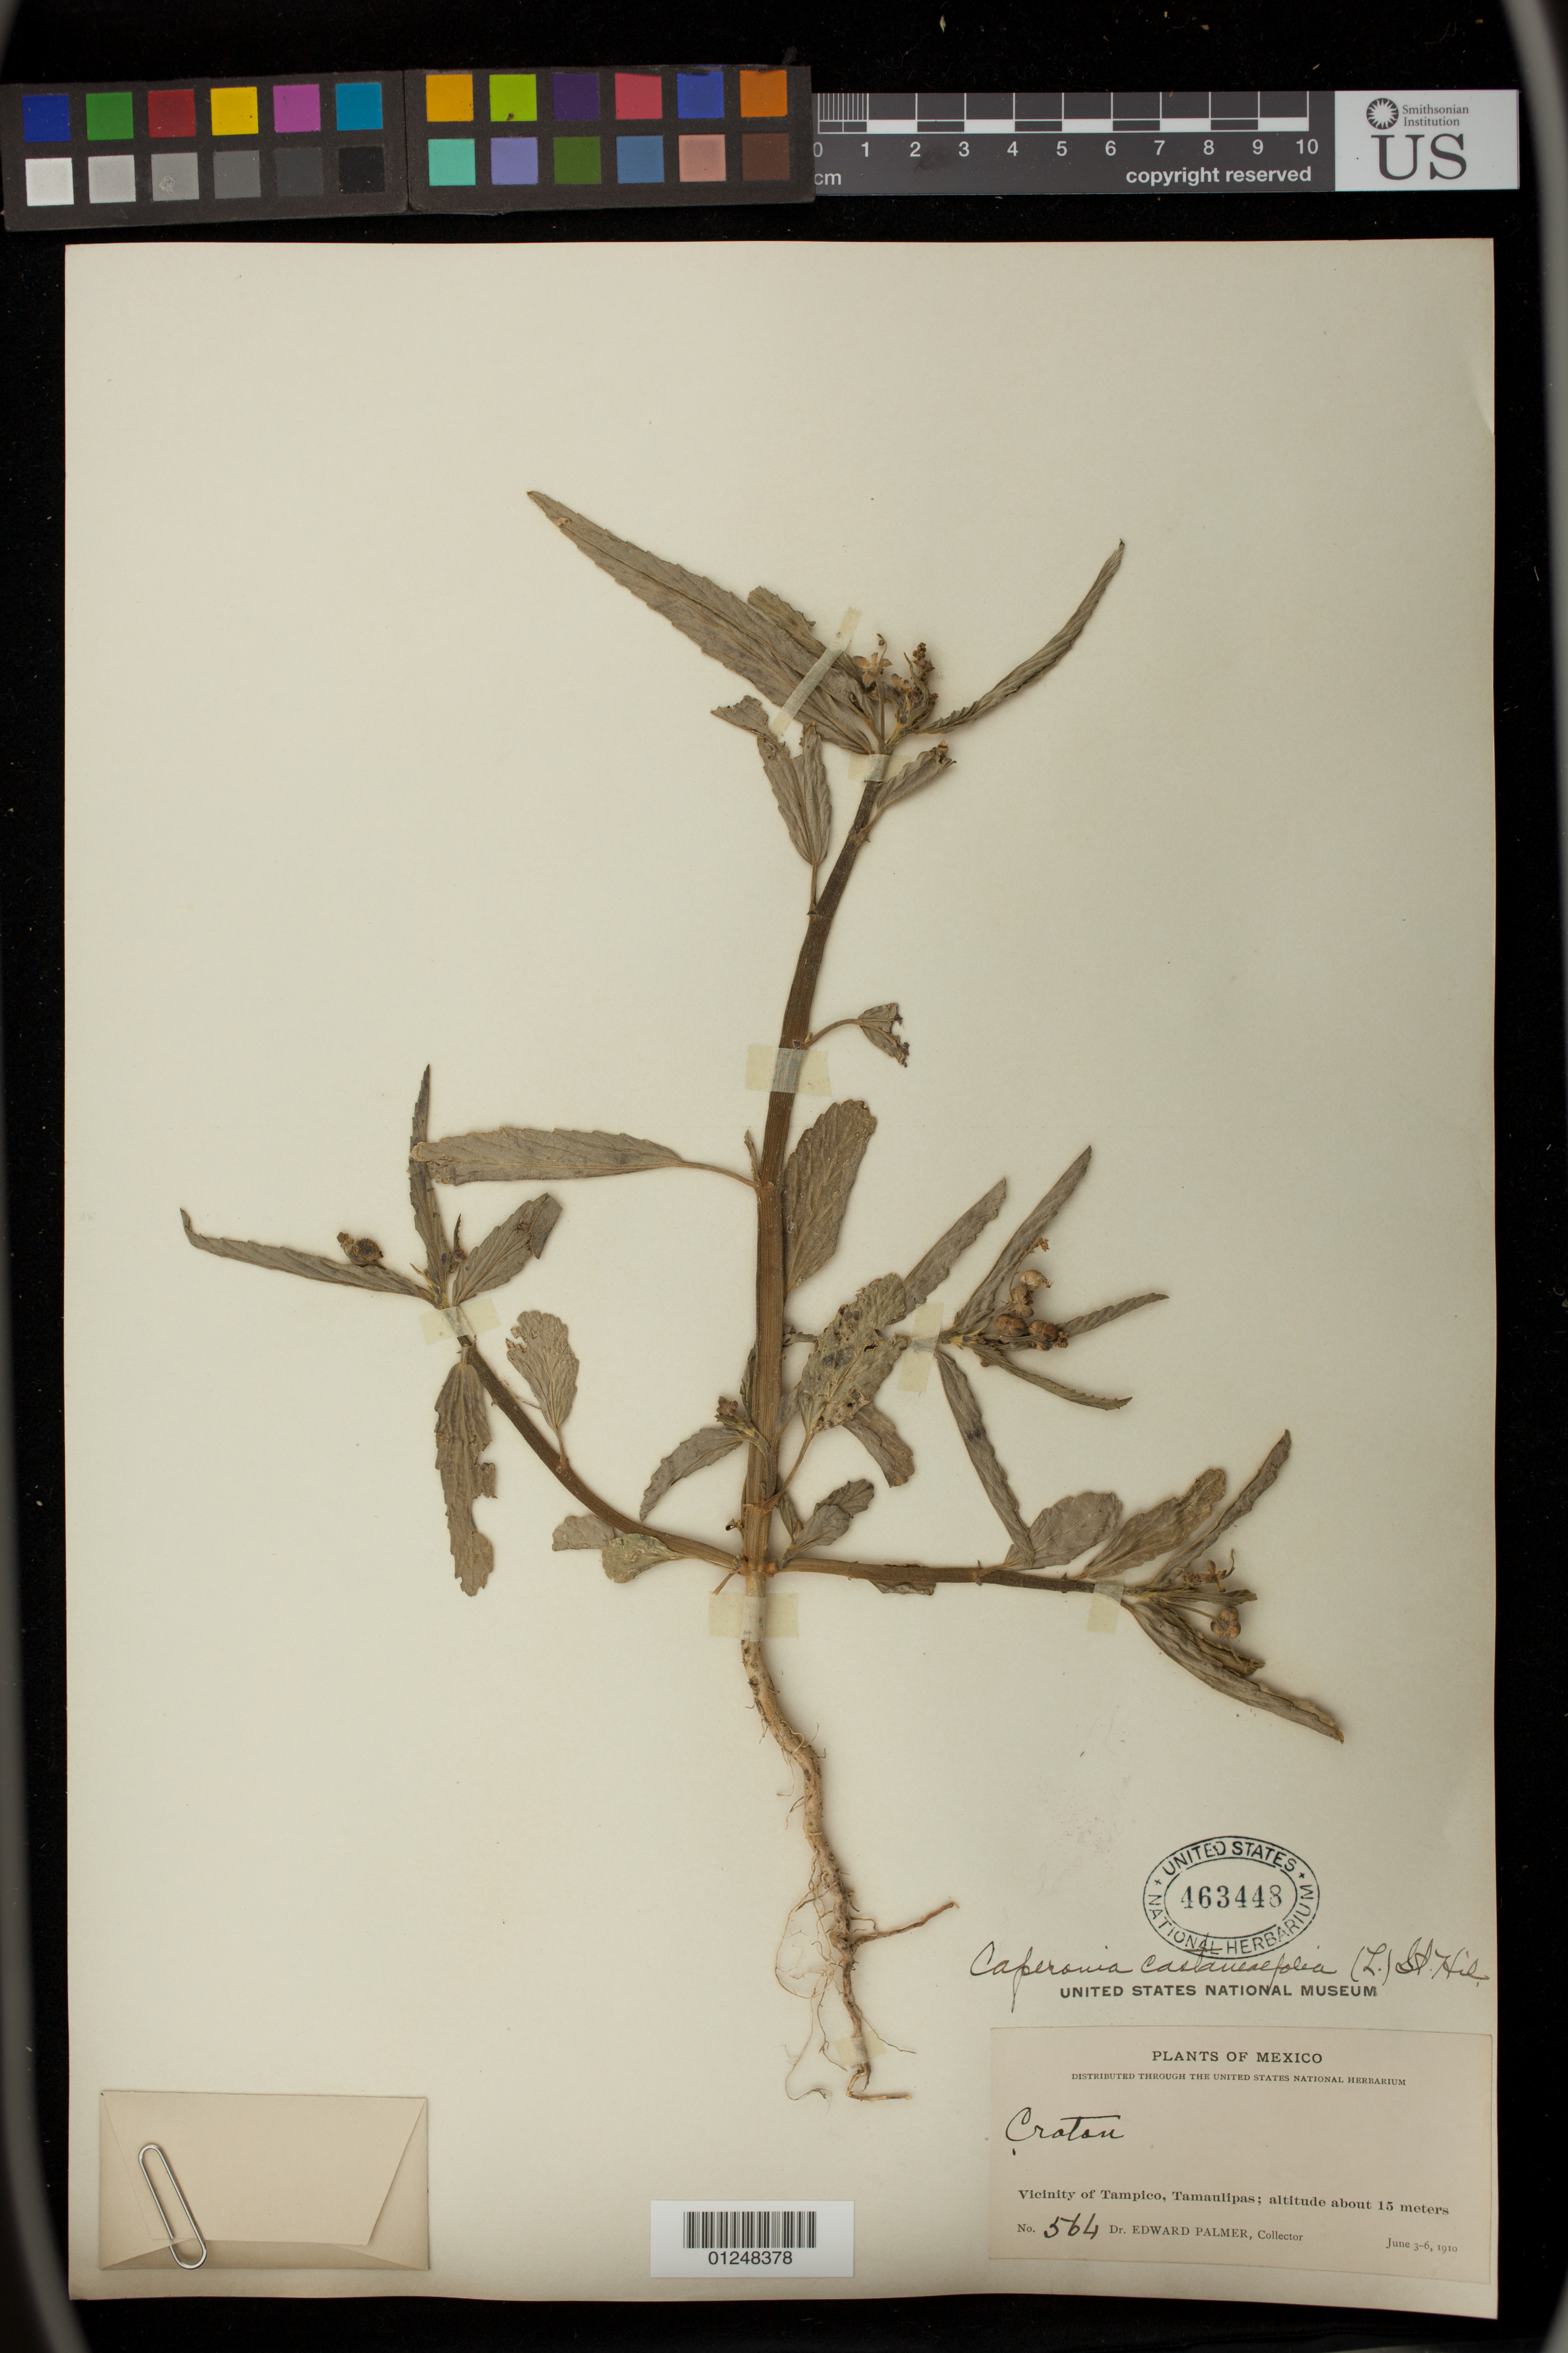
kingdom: Plantae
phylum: Tracheophyta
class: Magnoliopsida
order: Malpighiales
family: Euphorbiaceae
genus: Caperonia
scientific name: Caperonia castaneifolia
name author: (L.) A. St.-Hil.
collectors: E. Palmer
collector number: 564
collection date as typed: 03 Jun 1910 to 06 Jun 1910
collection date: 1910-06-03/1910-06-06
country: Mexico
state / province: Tamaulipas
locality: Vicinity of tampico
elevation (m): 15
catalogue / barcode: US 463448